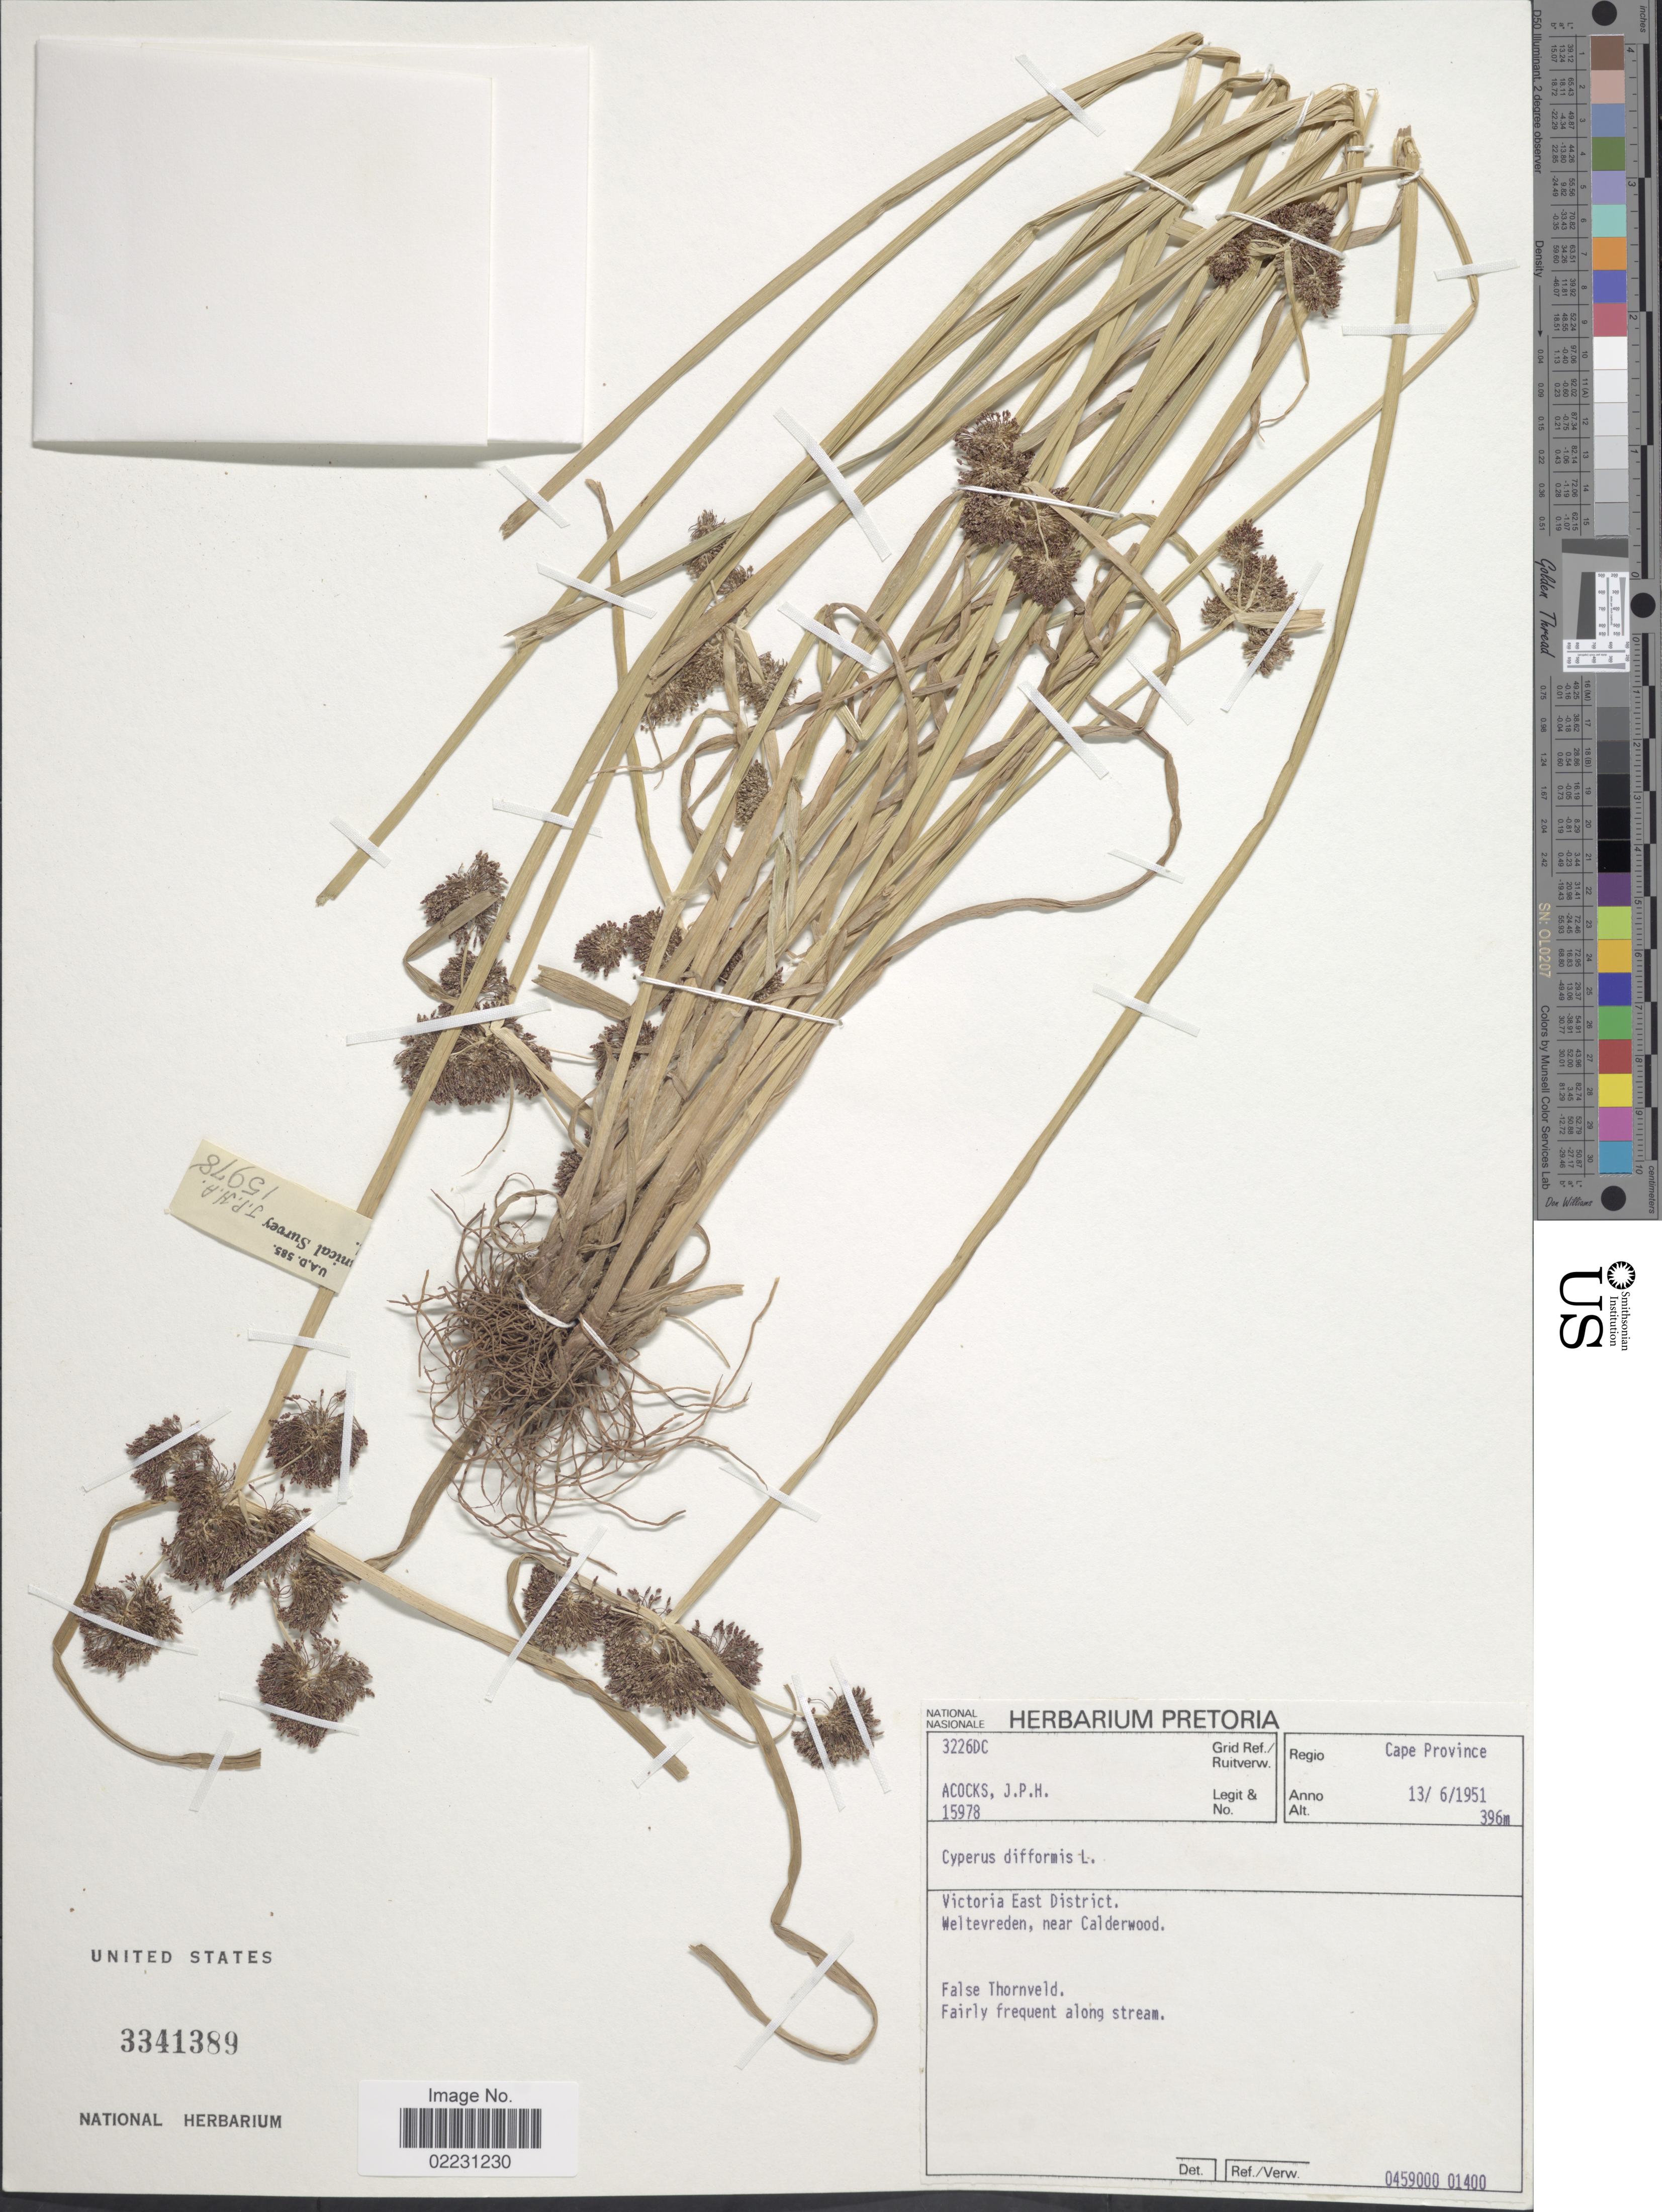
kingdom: Plantae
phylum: Tracheophyta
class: Liliopsida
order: Poales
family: Cyperaceae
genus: Cyperus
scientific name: Cyperus difformis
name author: L.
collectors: J. P. Acocks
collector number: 15978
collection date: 1951-06-13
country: South Africa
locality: Victoria East district. Weltevreden, near Calderwood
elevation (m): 396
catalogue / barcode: US 3341389